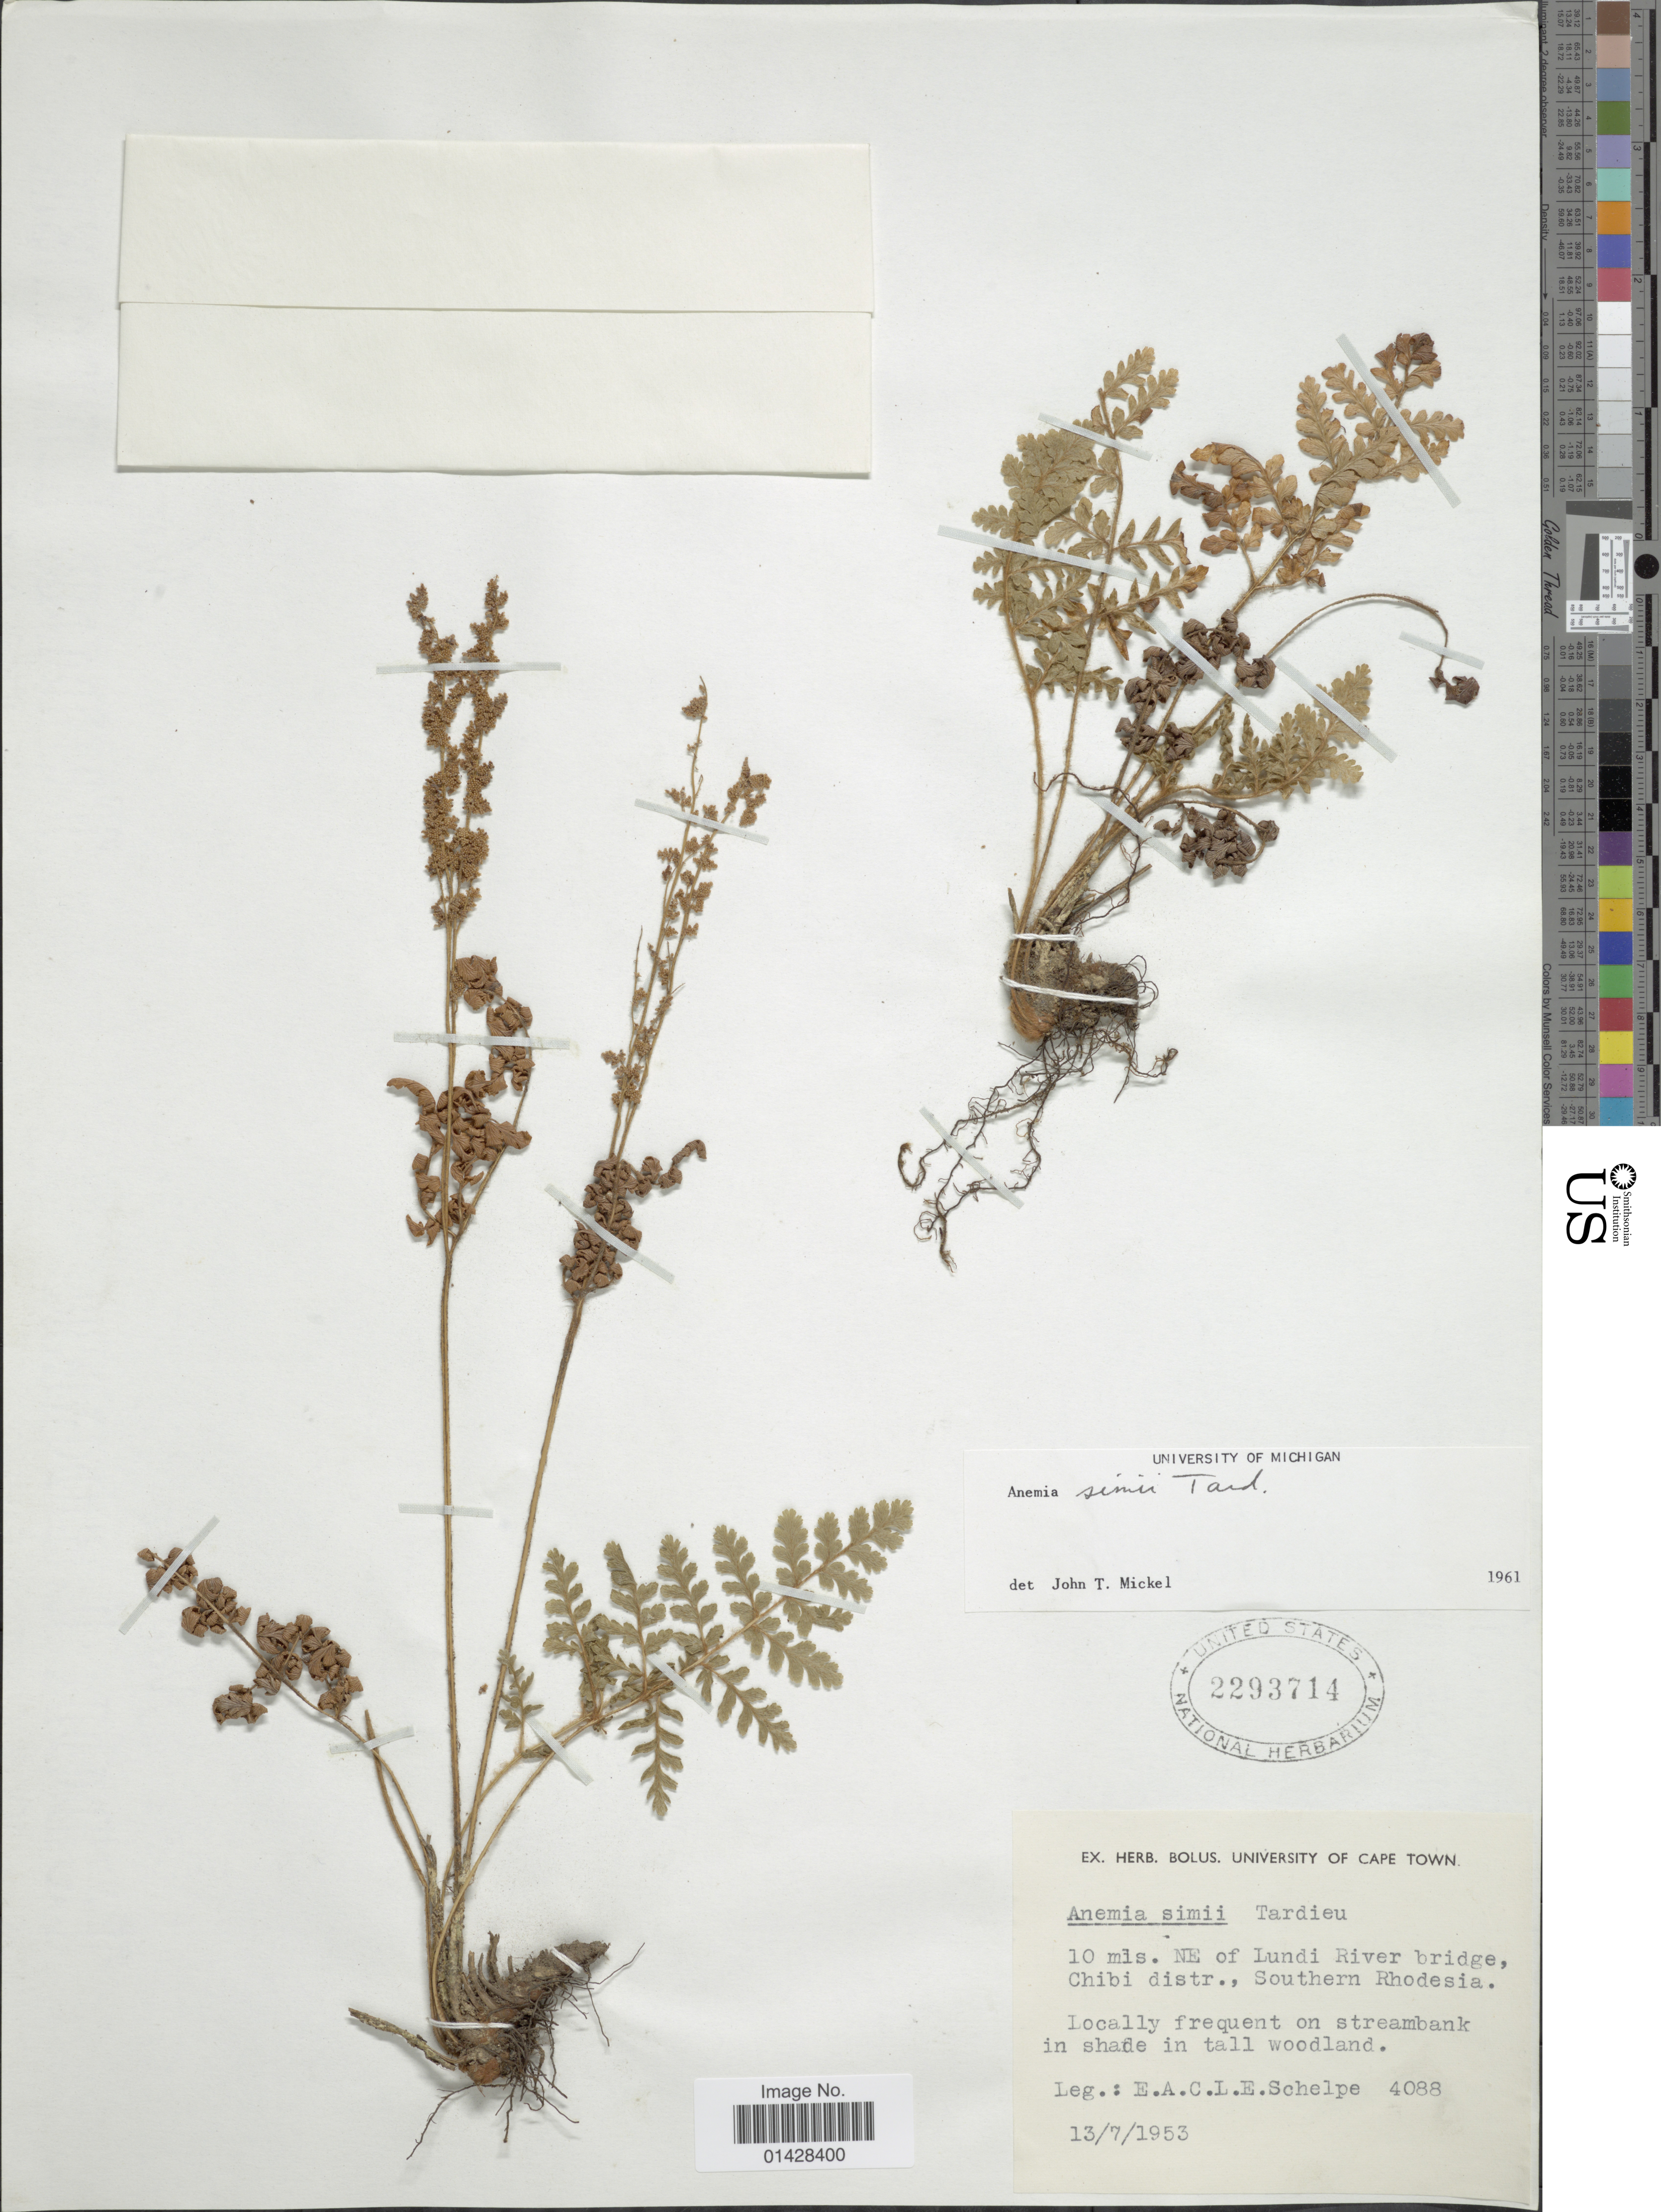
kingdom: Plantae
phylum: Tracheophyta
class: Polypodiopsida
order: Schizaeales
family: Anemiaceae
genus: Anemia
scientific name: Anemia simii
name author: Tardieu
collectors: E. A. C. L. E. Schelpe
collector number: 4088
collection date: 1953-07-13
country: Zimbabwe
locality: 10 mls NE of Luni River bridge, Chibi distr., Southern Rodesia. Frequent on streambank in shade in tall woodland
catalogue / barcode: US 293714